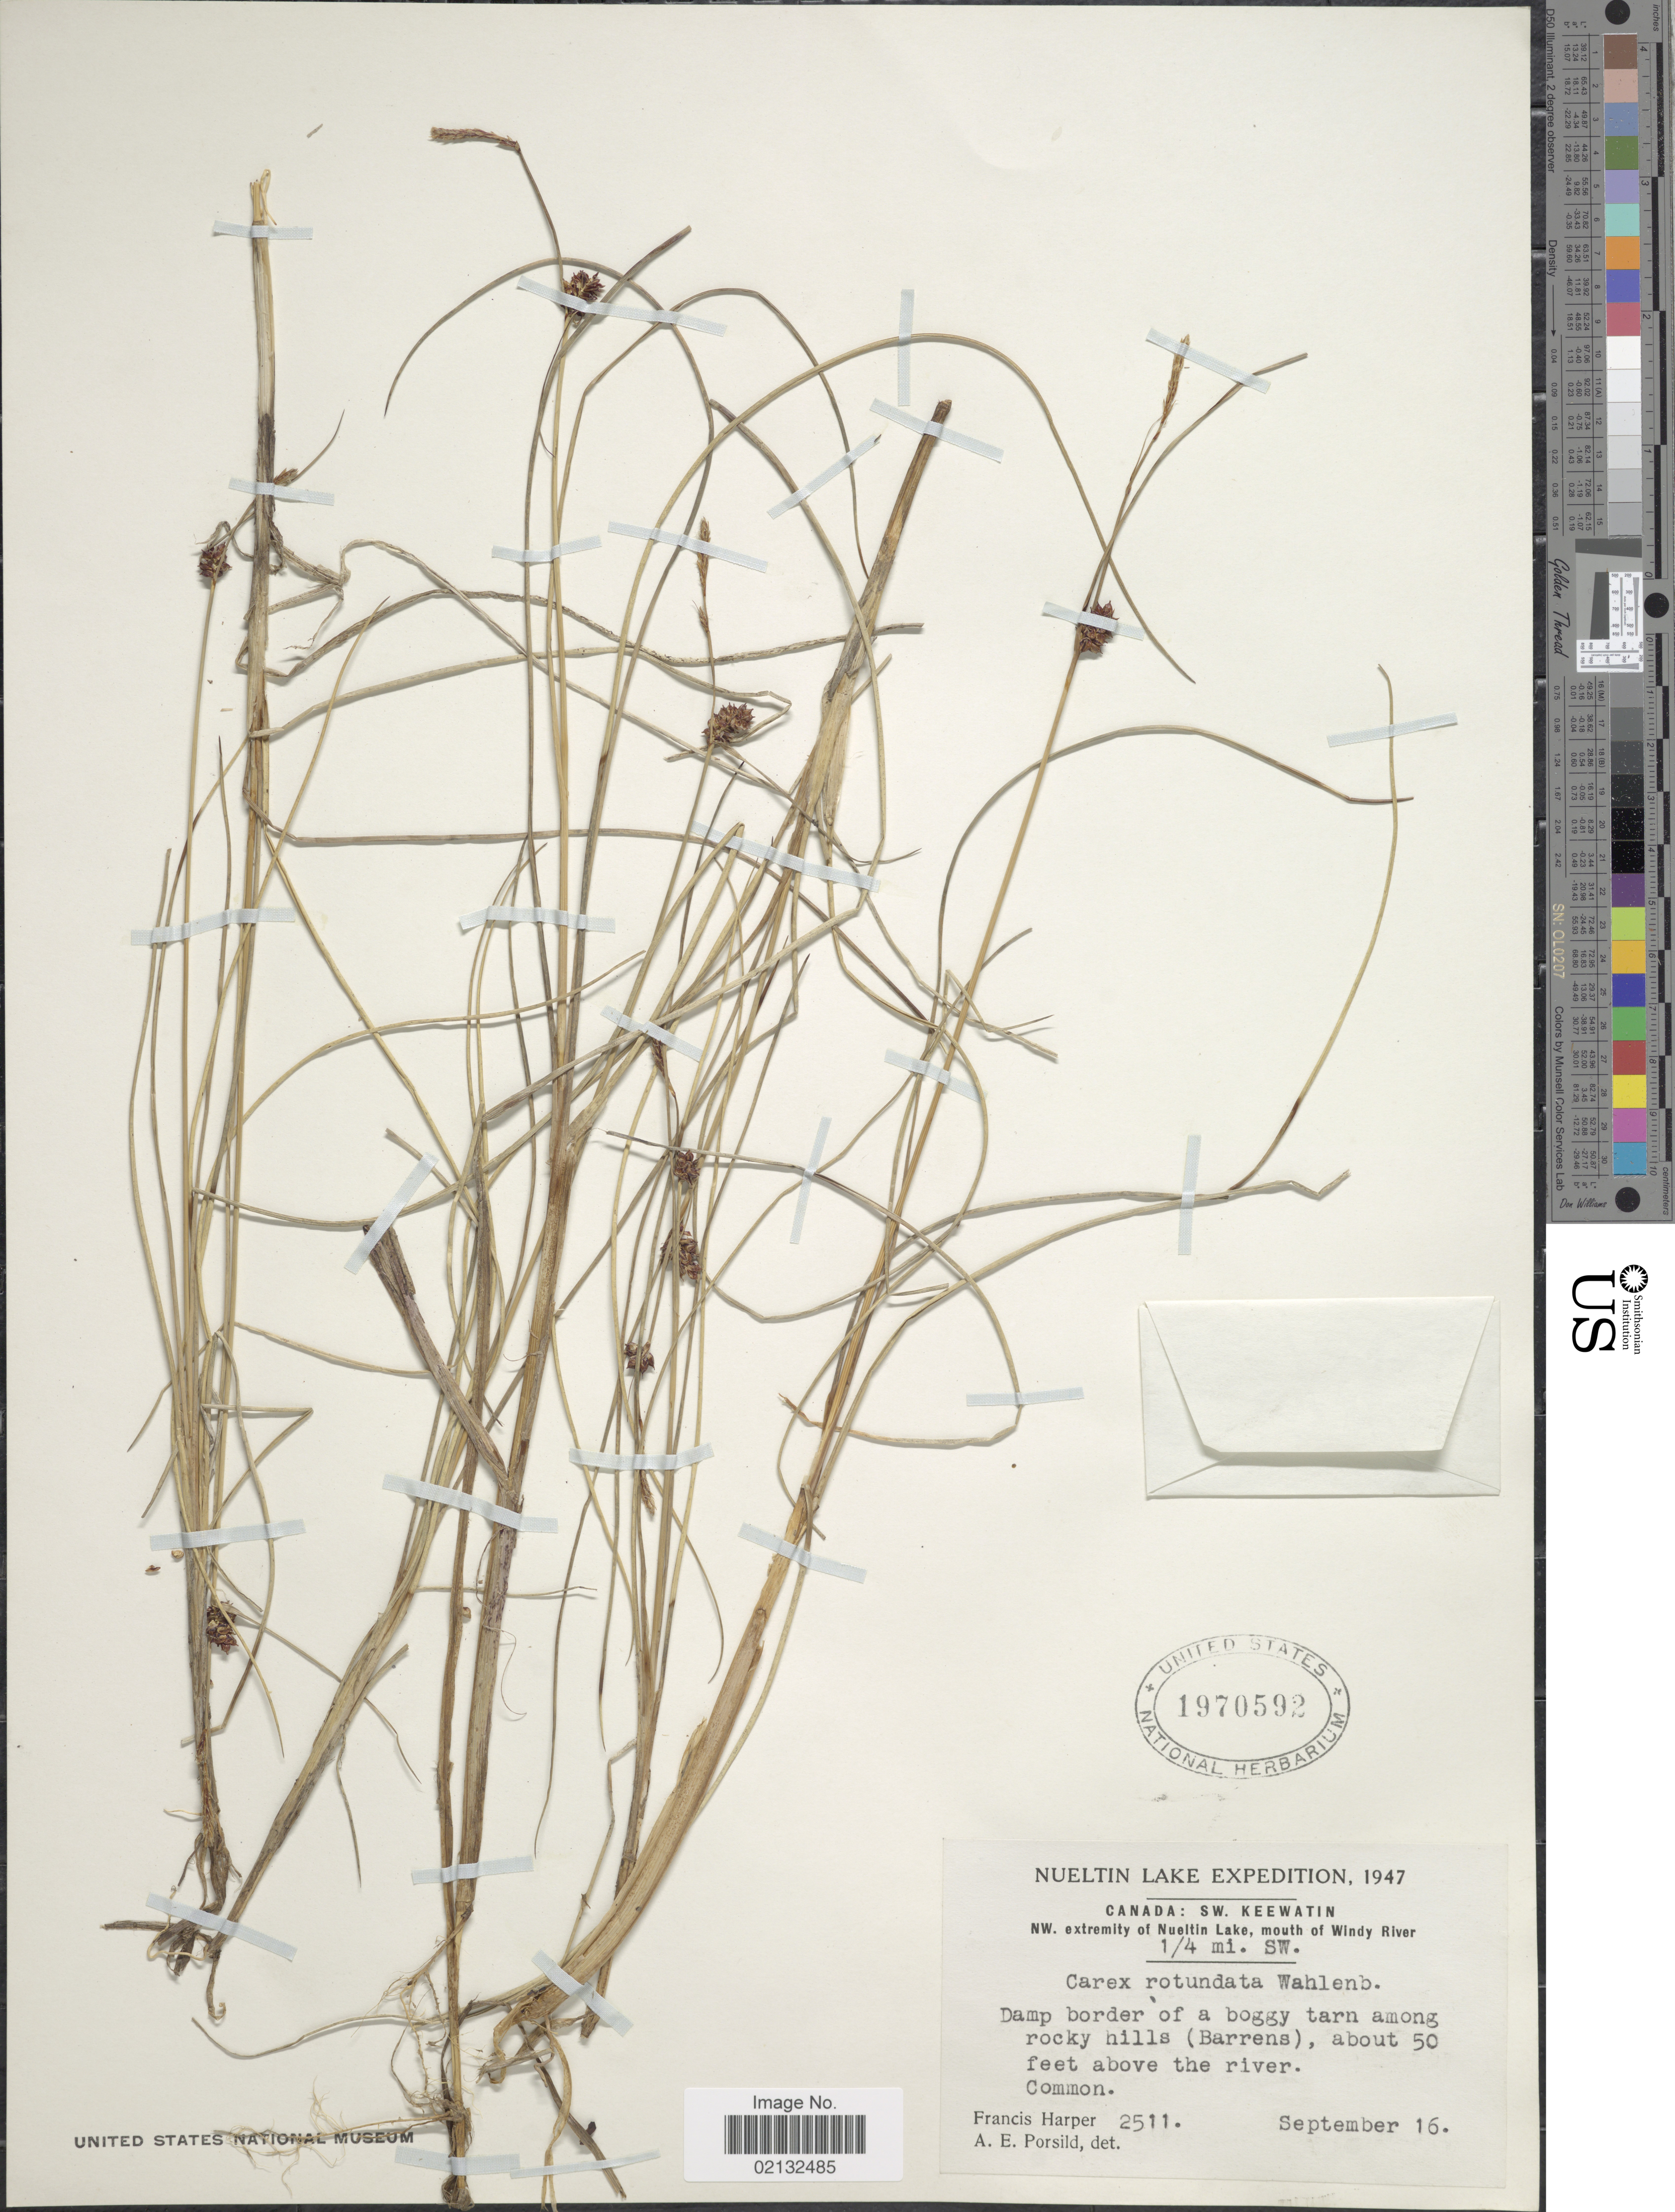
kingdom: Plantae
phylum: Tracheophyta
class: Liliopsida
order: Poales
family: Cyperaceae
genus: Carex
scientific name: Carex rotundata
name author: Wahlenb.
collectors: F. Harper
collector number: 2511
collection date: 1947-09-16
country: Canada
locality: Nueltin Lake. SW. Keewatin. NW extremely of Nueltin Lake, mouth of Windy River ¼ mi. SW. About 50 feet above the river.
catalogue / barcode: US 1970592